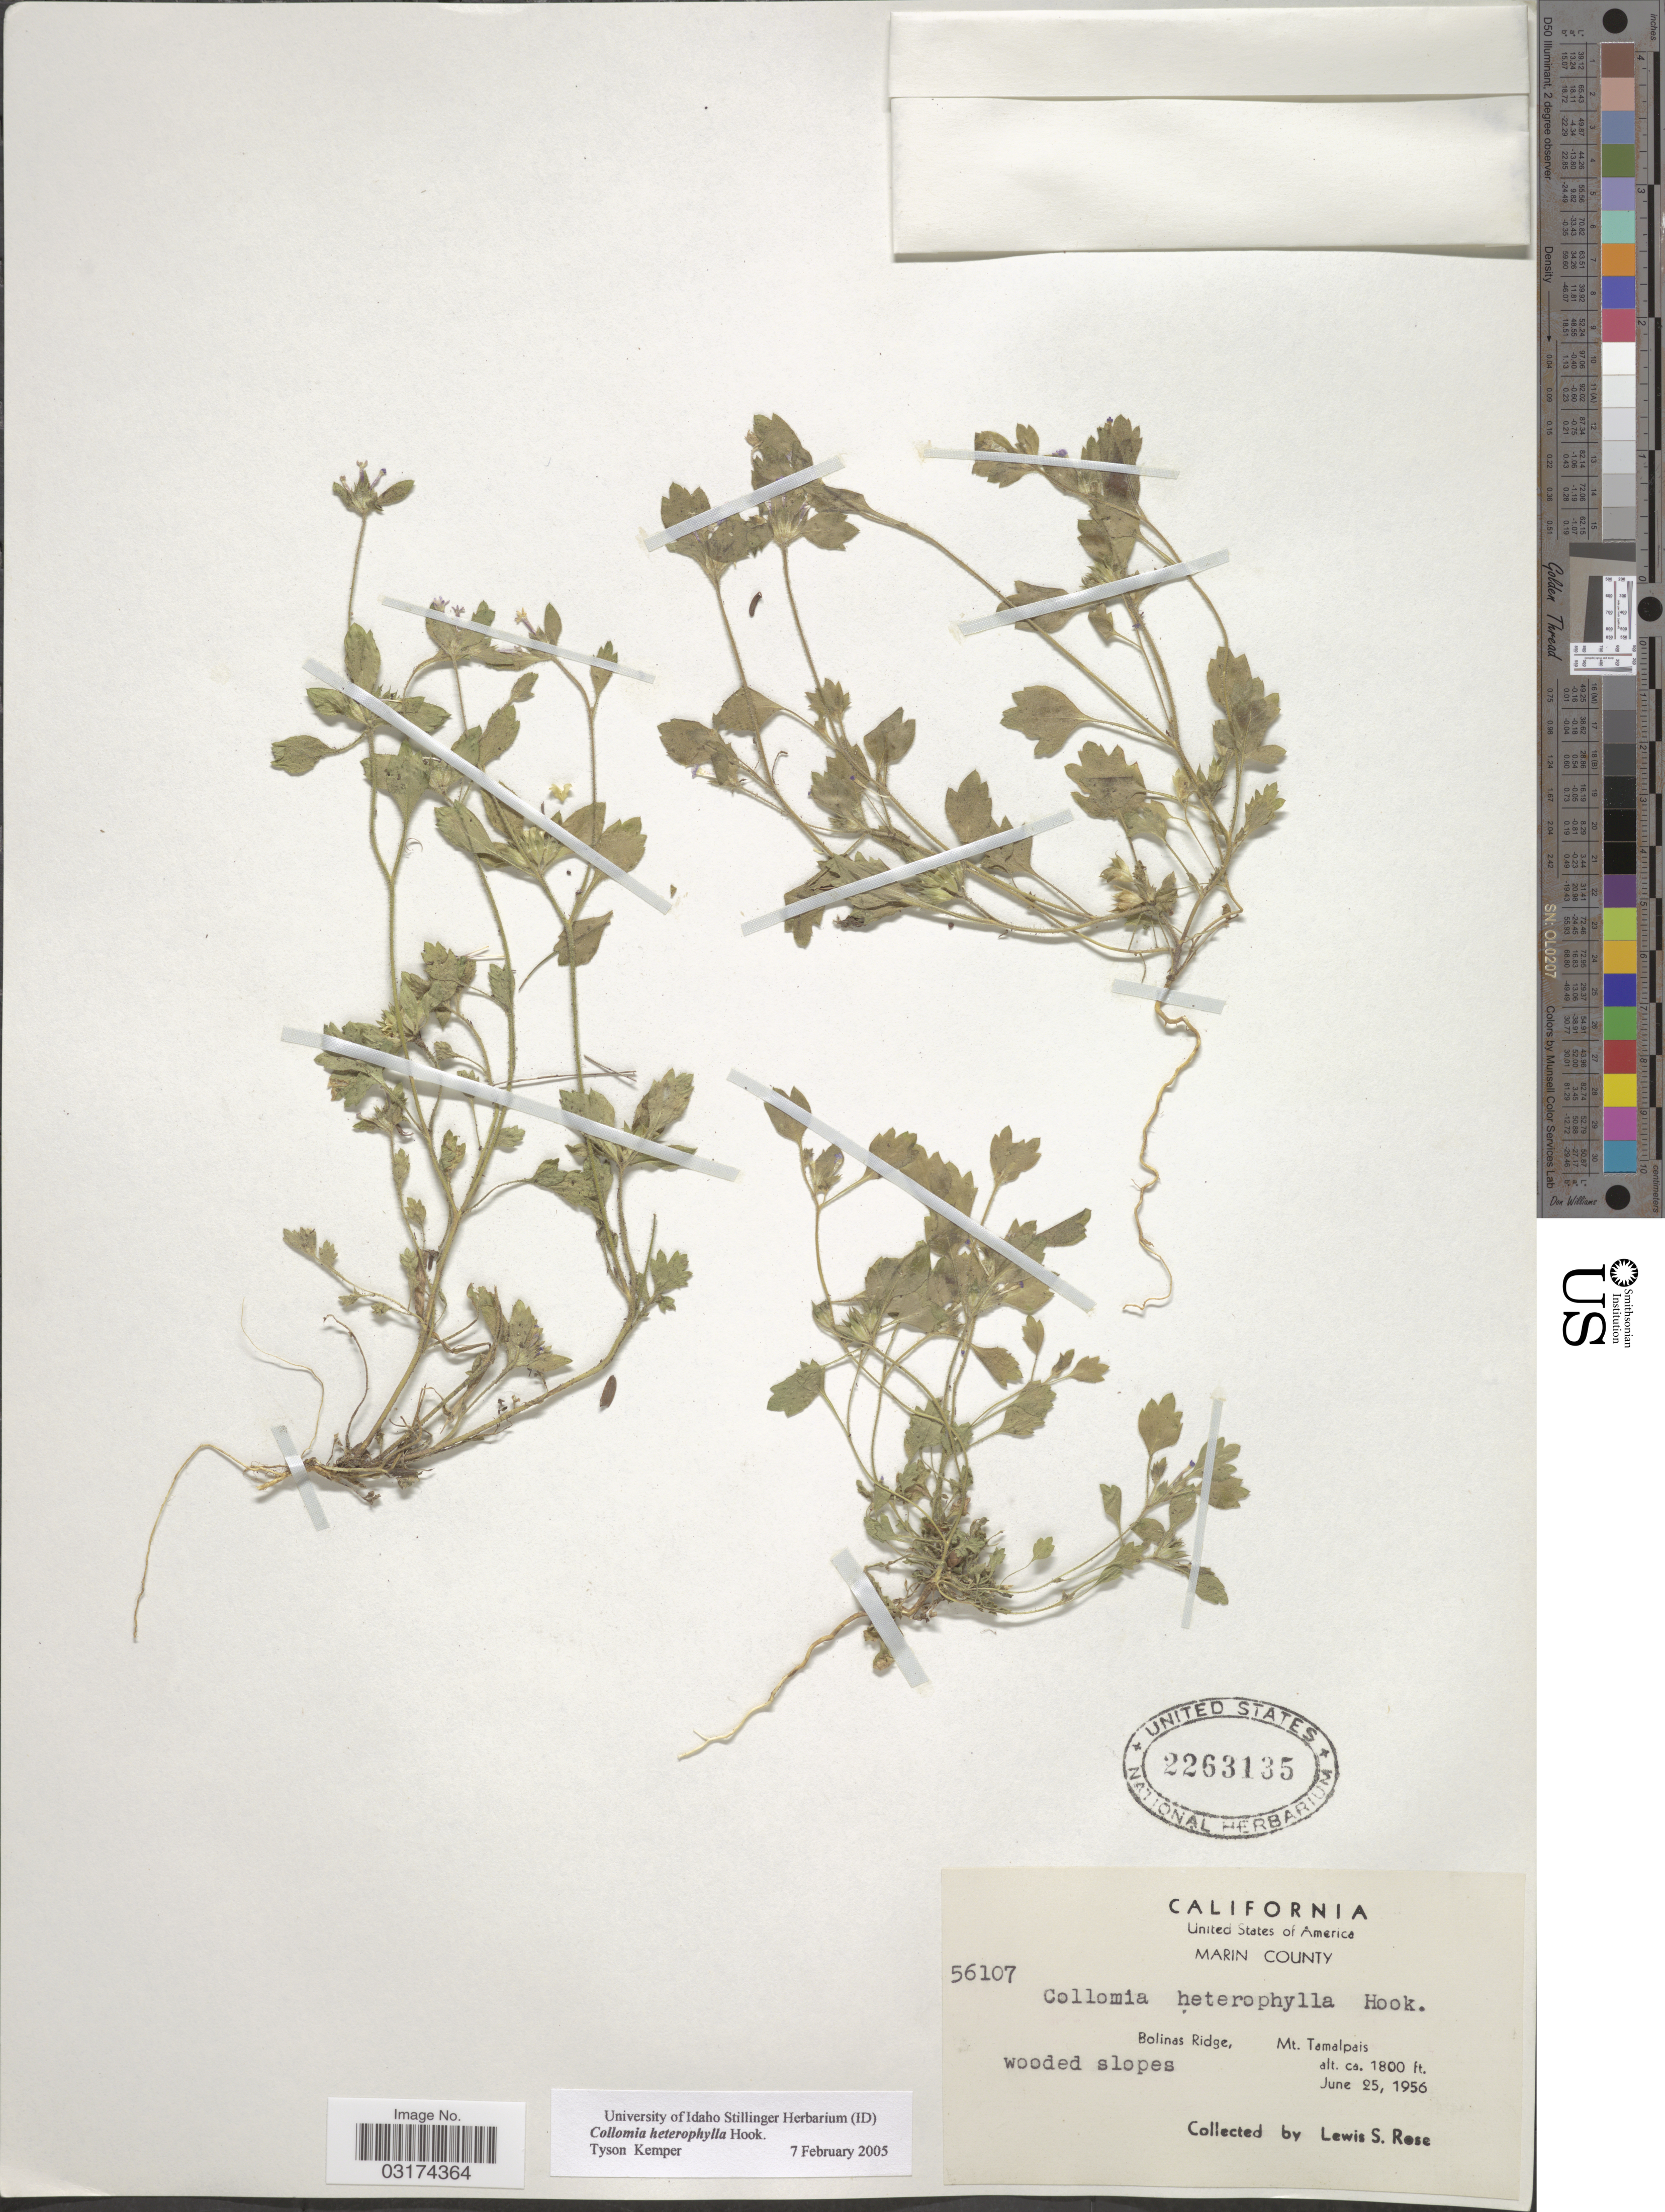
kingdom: Plantae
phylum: Tracheophyta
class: Magnoliopsida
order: Ericales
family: Polemoniaceae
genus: Collomia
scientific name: Collomia heterophylla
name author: Hook.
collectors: L. S. Rose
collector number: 56107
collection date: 1956-06-25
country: United States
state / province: California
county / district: Marin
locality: Marin County. Bolinas Ridge, Mt. Tamalpais wooded slopes.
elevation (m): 549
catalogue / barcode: US 2263135